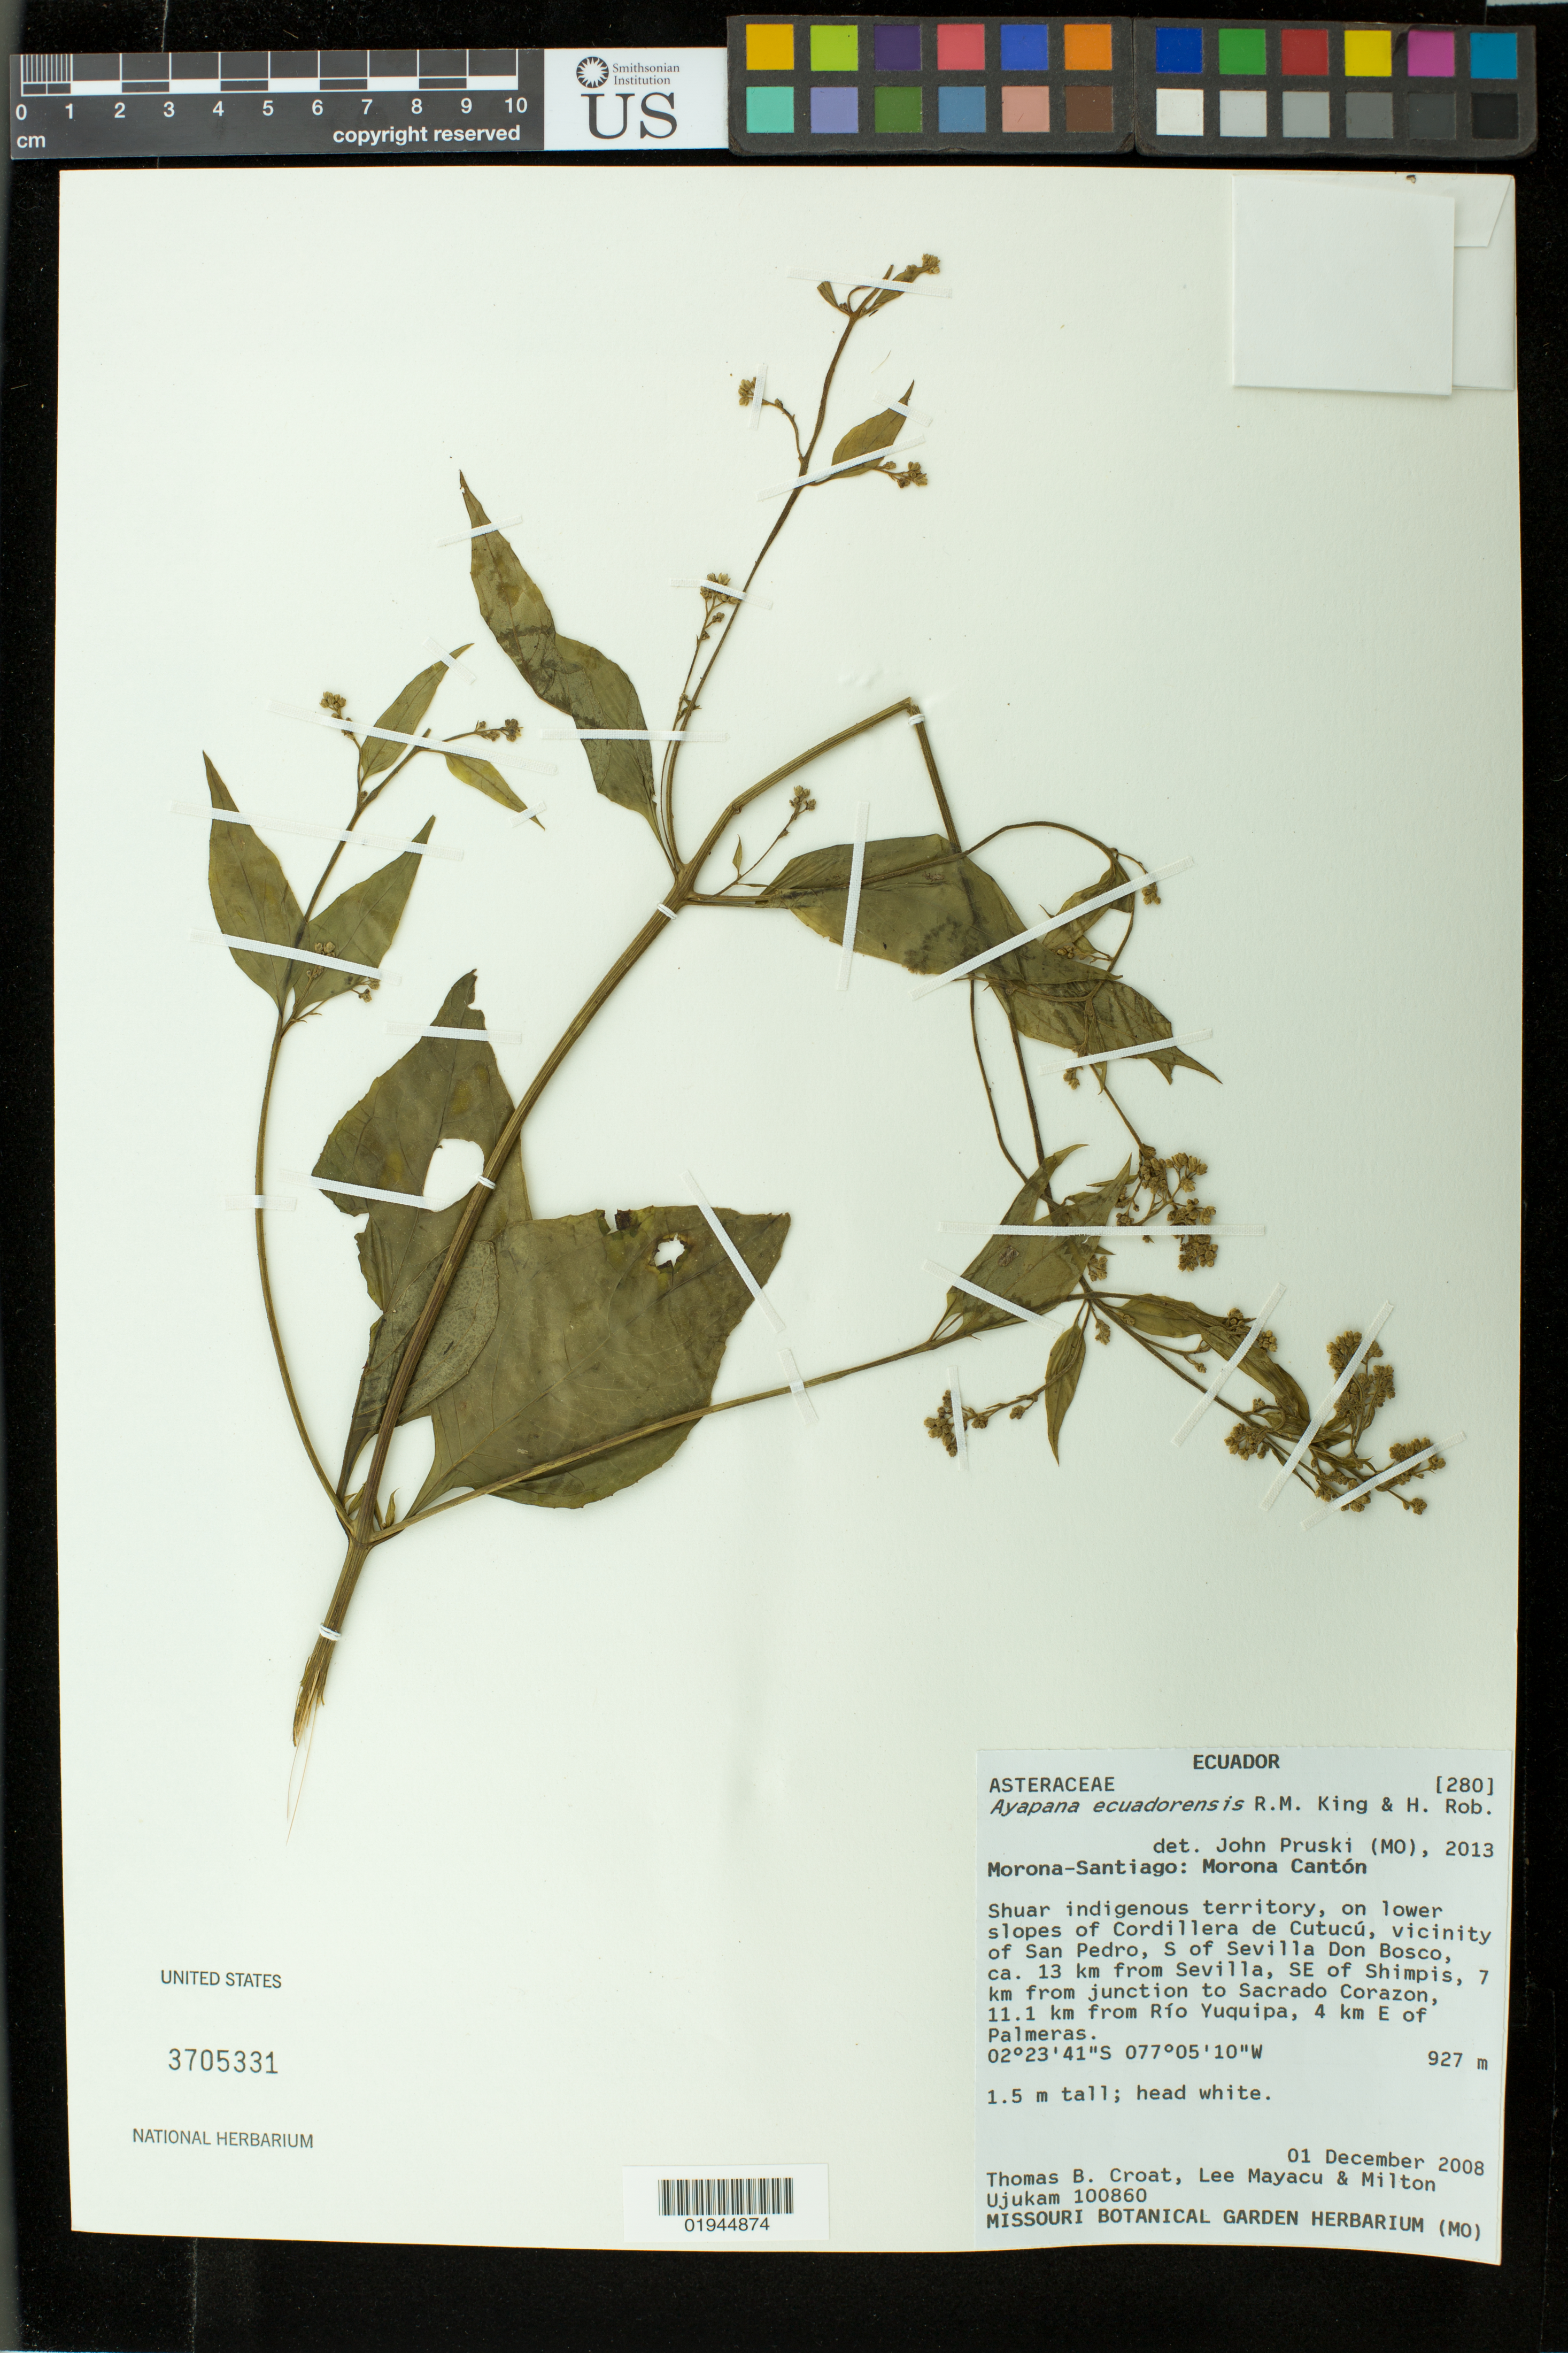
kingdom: Plantae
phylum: Tracheophyta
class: Magnoliopsida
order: Asterales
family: Asteraceae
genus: Ayapana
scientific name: Ayapana ecuadorensis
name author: R.M. King & H. Rob.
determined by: Pruski, J. F.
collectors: T. B. Croat, Mayacu Lee & Ujukam Milton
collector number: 100860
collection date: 2008-12-01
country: Ecuador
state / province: Morona-Santiago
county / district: Morona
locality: Shuar indigenous territory, on lower slopes of Cordillera de Cutucu, vicinity of San Pedro, S of Sevilla Don Bosco, ca. 13 km from Sevilla, SE of Shimpis, 7 km from junction to Sacrado Corazon, 11.1 km from Rio Yuquipa, 4 km E of Palmeras.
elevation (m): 927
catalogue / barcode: US 3705331